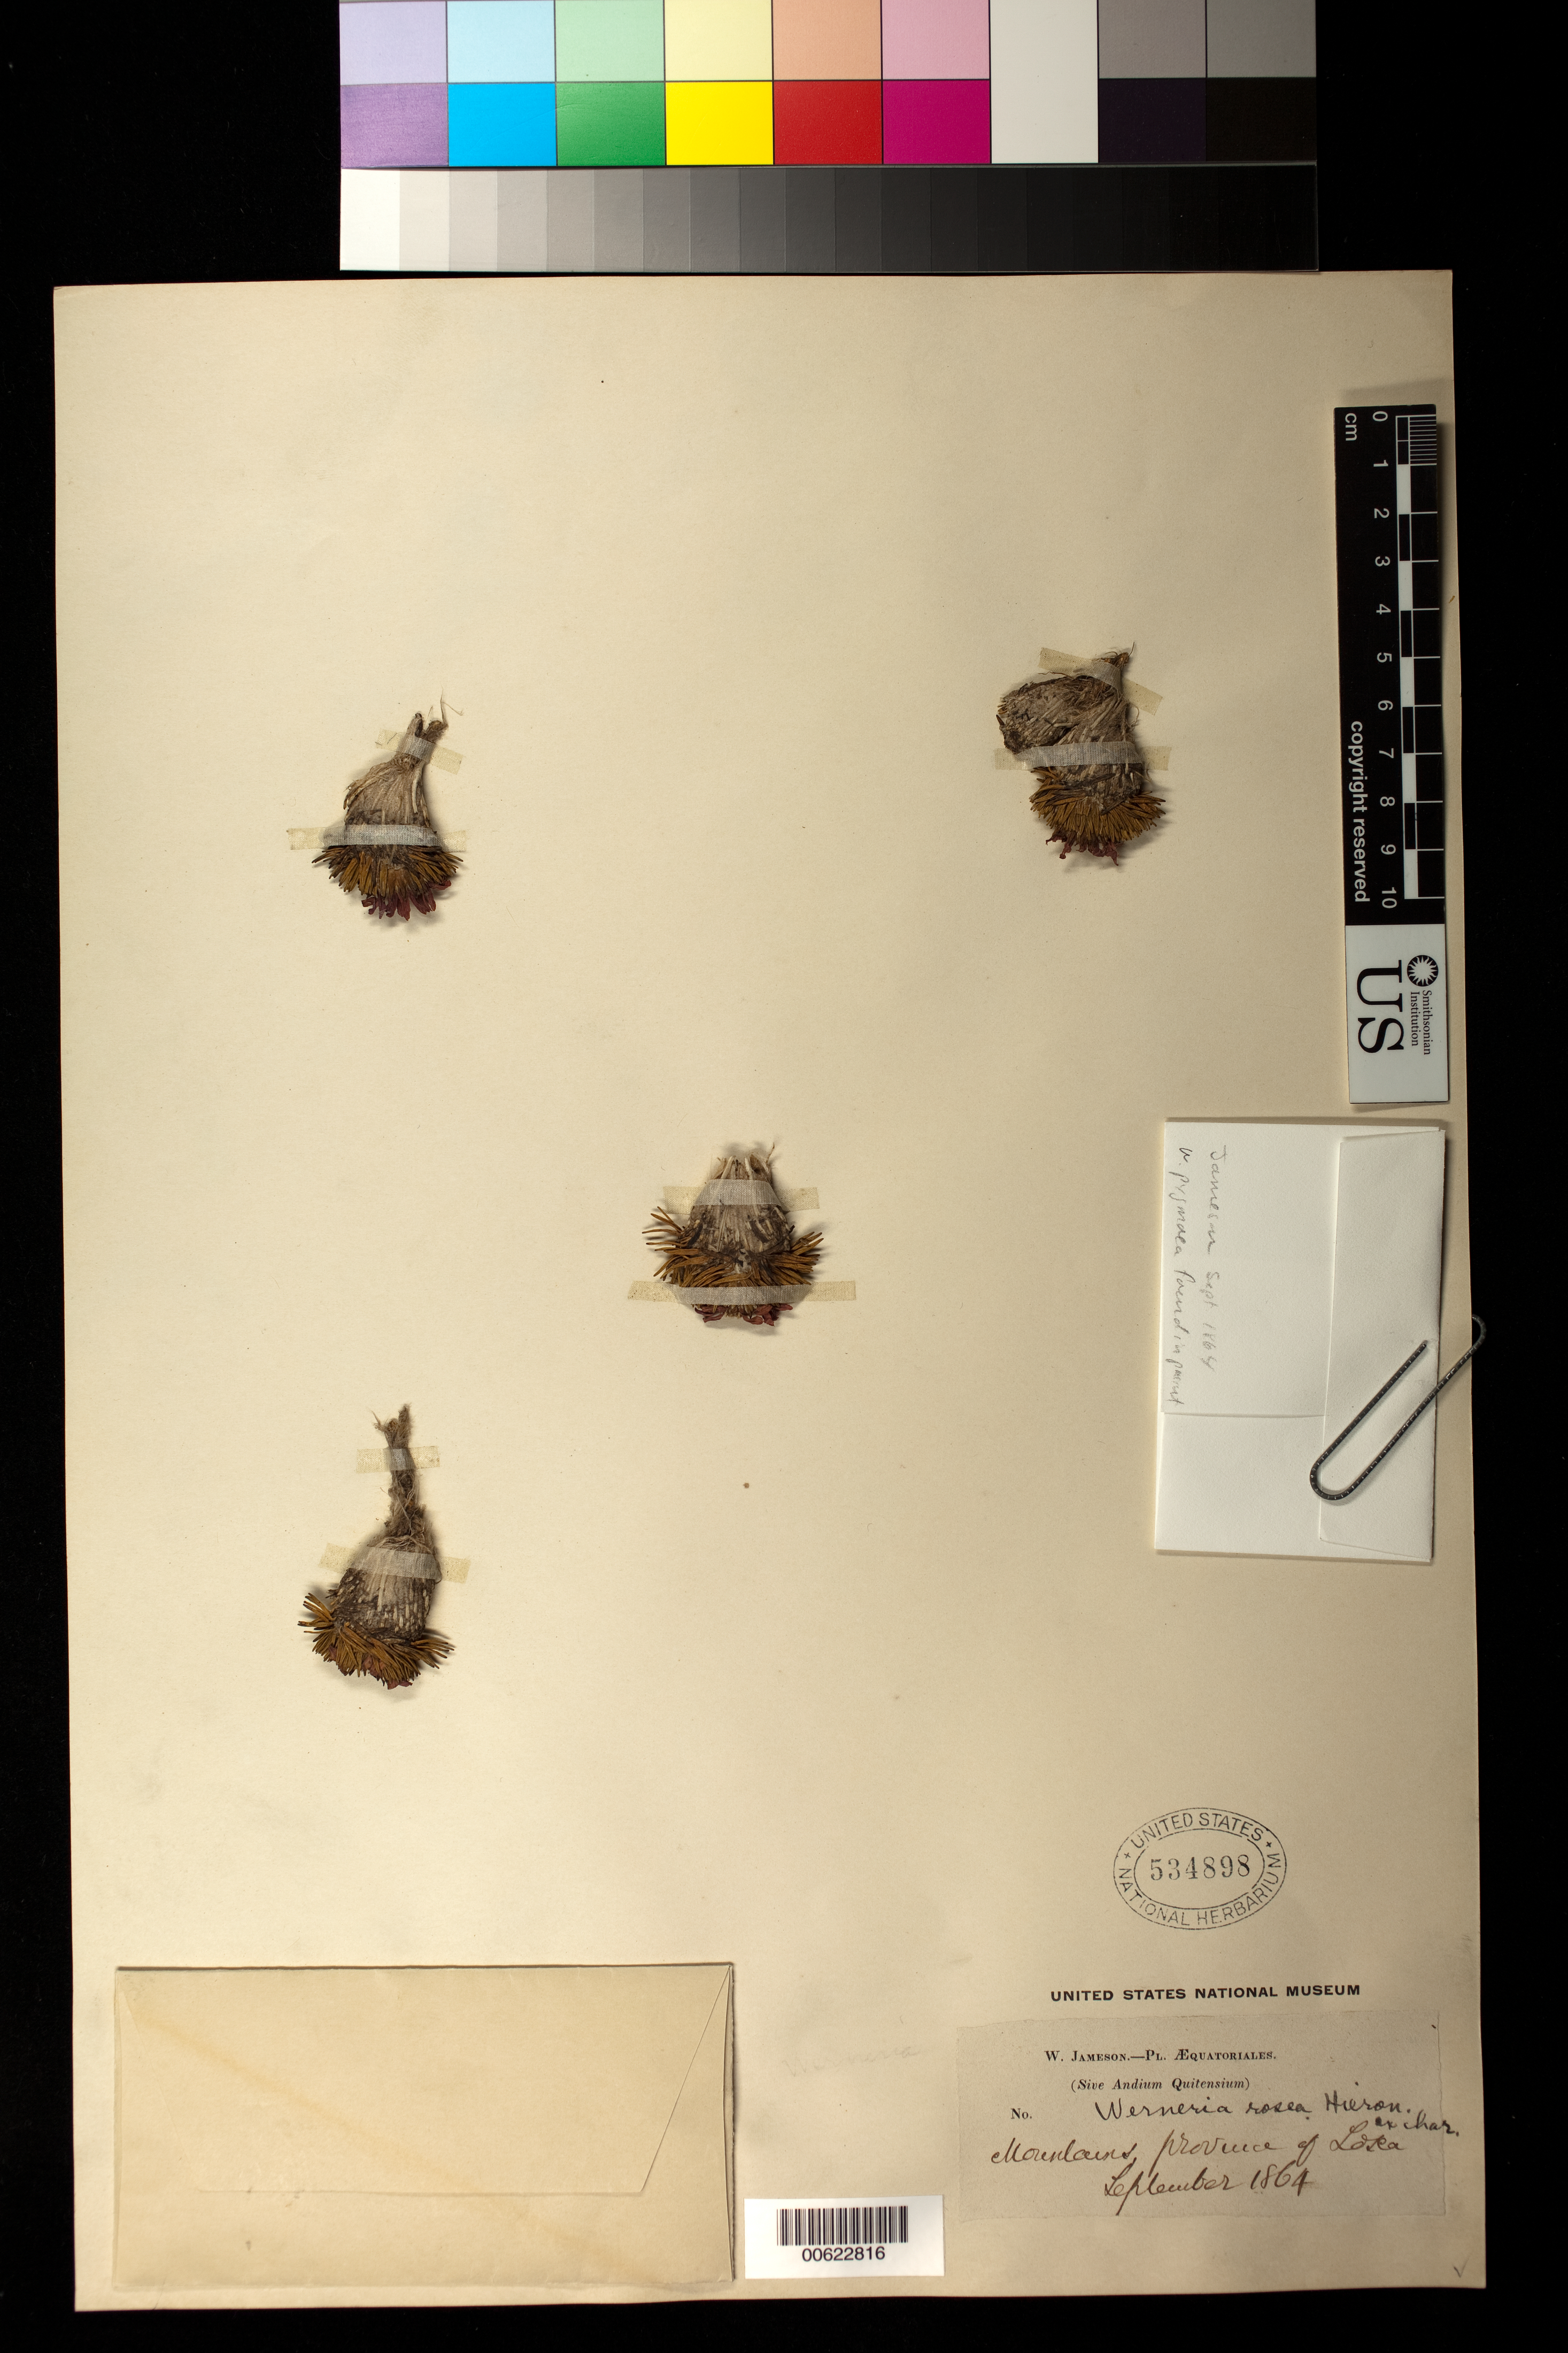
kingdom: Plantae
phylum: Tracheophyta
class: Magnoliopsida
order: Asterales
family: Asteraceae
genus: Werneria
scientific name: Werneria rosea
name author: Hieron.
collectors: W. Jameson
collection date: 1864-09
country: Ecuador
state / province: Loja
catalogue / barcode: US 534898